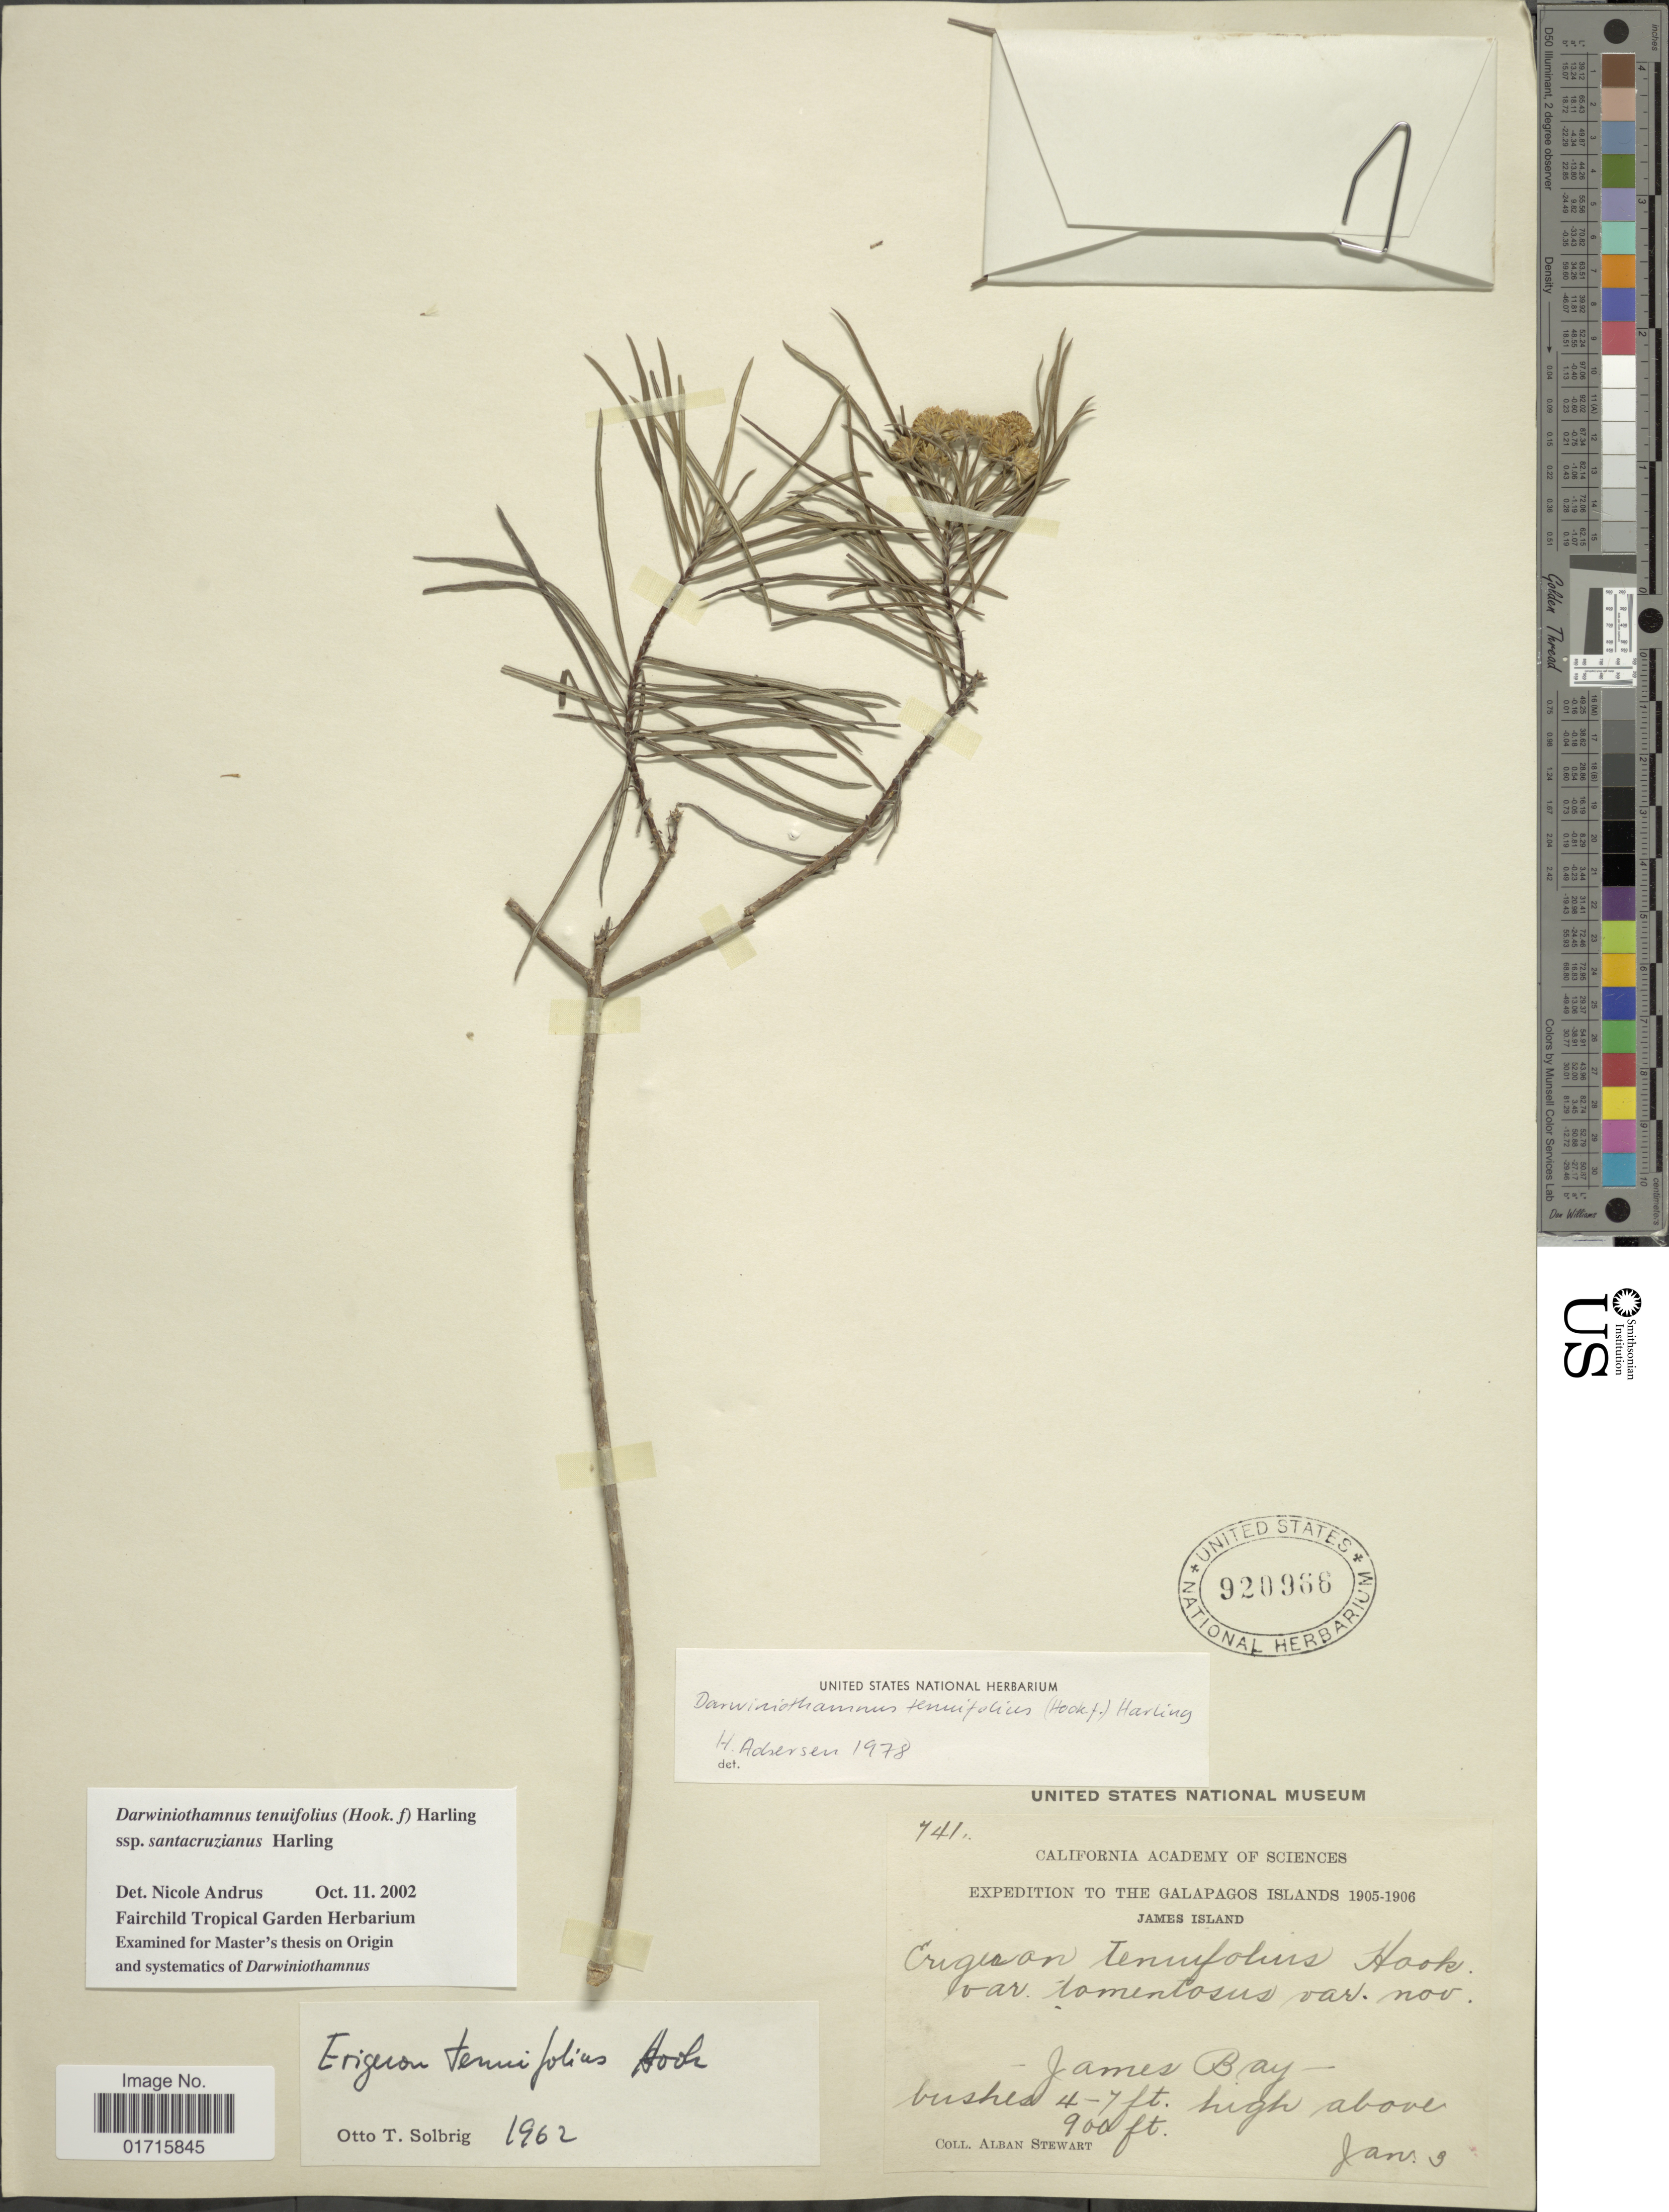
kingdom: Plantae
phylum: Tracheophyta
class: Magnoliopsida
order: Asterales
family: Asteraceae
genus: Darwiniothamnus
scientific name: Darwiniothamnus tenuifolius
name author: (Hook. f.) Harling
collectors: A. Stewart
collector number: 741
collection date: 1905-01-03/1906-01-03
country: Ecuador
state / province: Colón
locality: The Galapagos Islands. James Island. James Bay.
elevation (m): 274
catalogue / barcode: US 920968